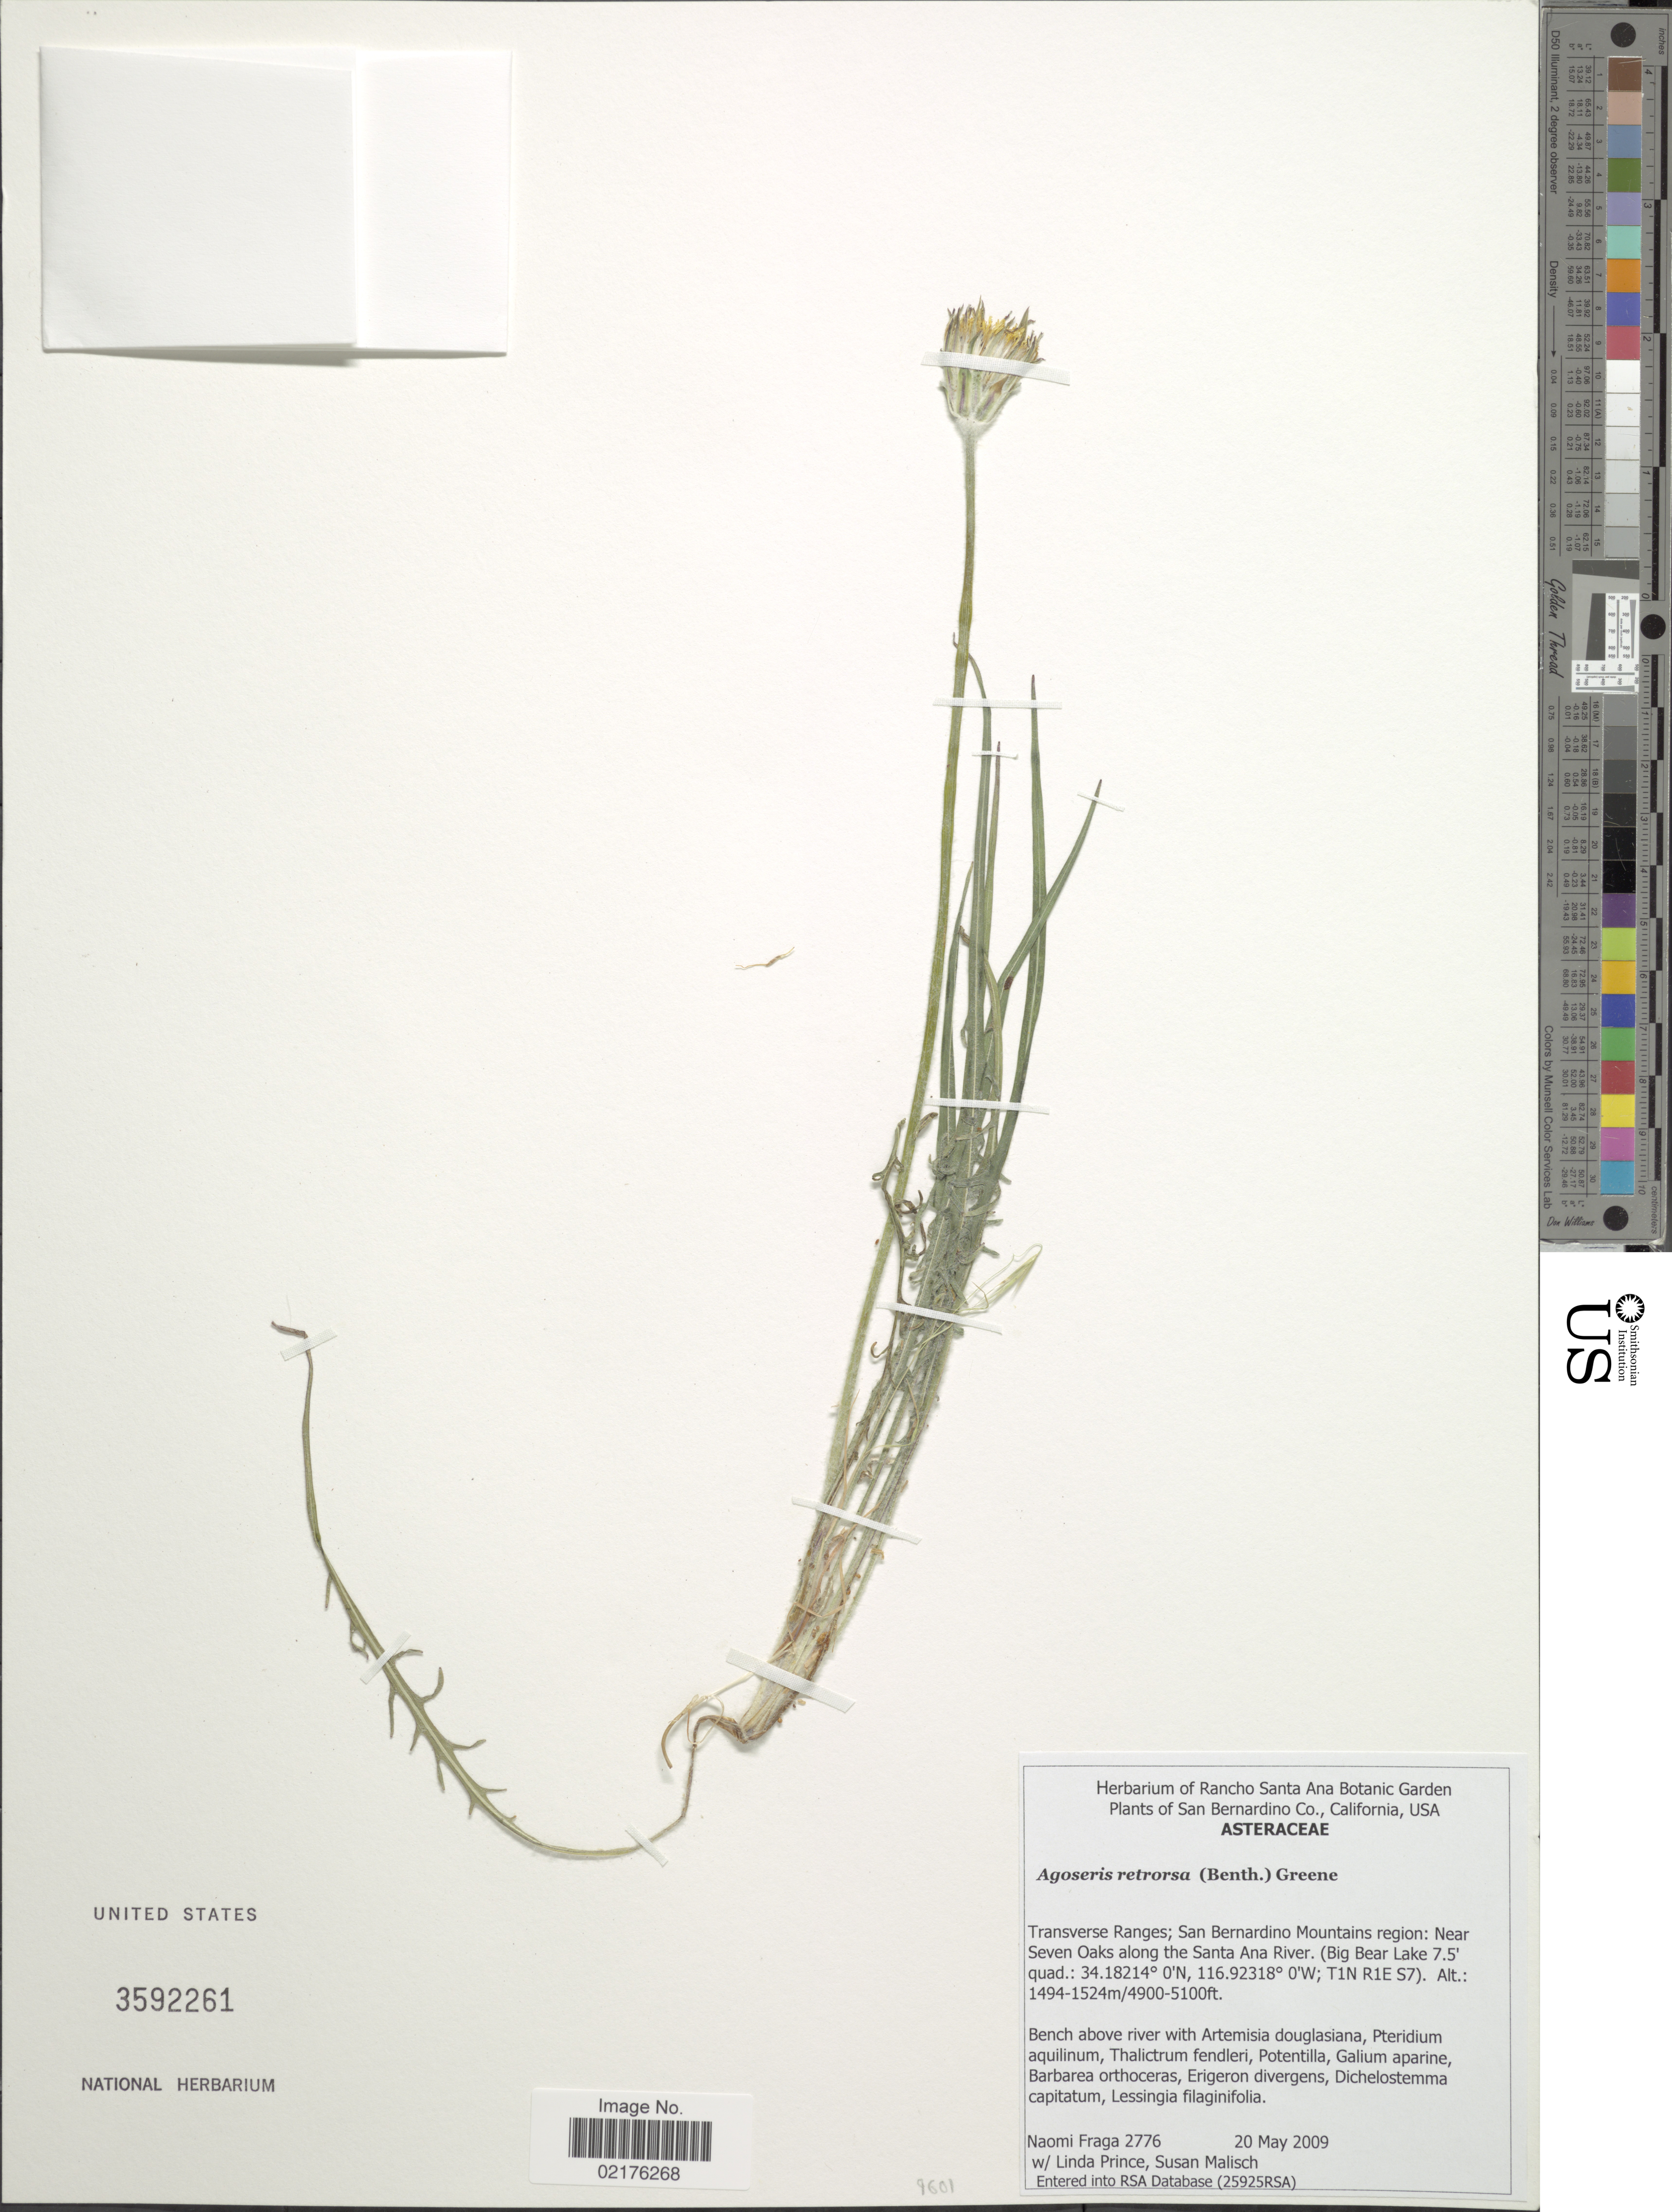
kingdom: Plantae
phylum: Tracheophyta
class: Magnoliopsida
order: Asterales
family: Asteraceae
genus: Agoseris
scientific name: Agoseris retrorsa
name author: (Benth.) Greene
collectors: N. Fraga, L. M. Prince & S. Malisch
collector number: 2776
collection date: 2009-05-20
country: United States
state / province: California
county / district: San Bernardino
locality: San Bernardino Co., California, USA, Transverse Ranges: San Bernardino Mountains region: Near Seven Oaks along the Santa River (Big Bear Lake 7.5'quad.: T1N R1E S7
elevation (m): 1494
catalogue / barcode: US 3592261